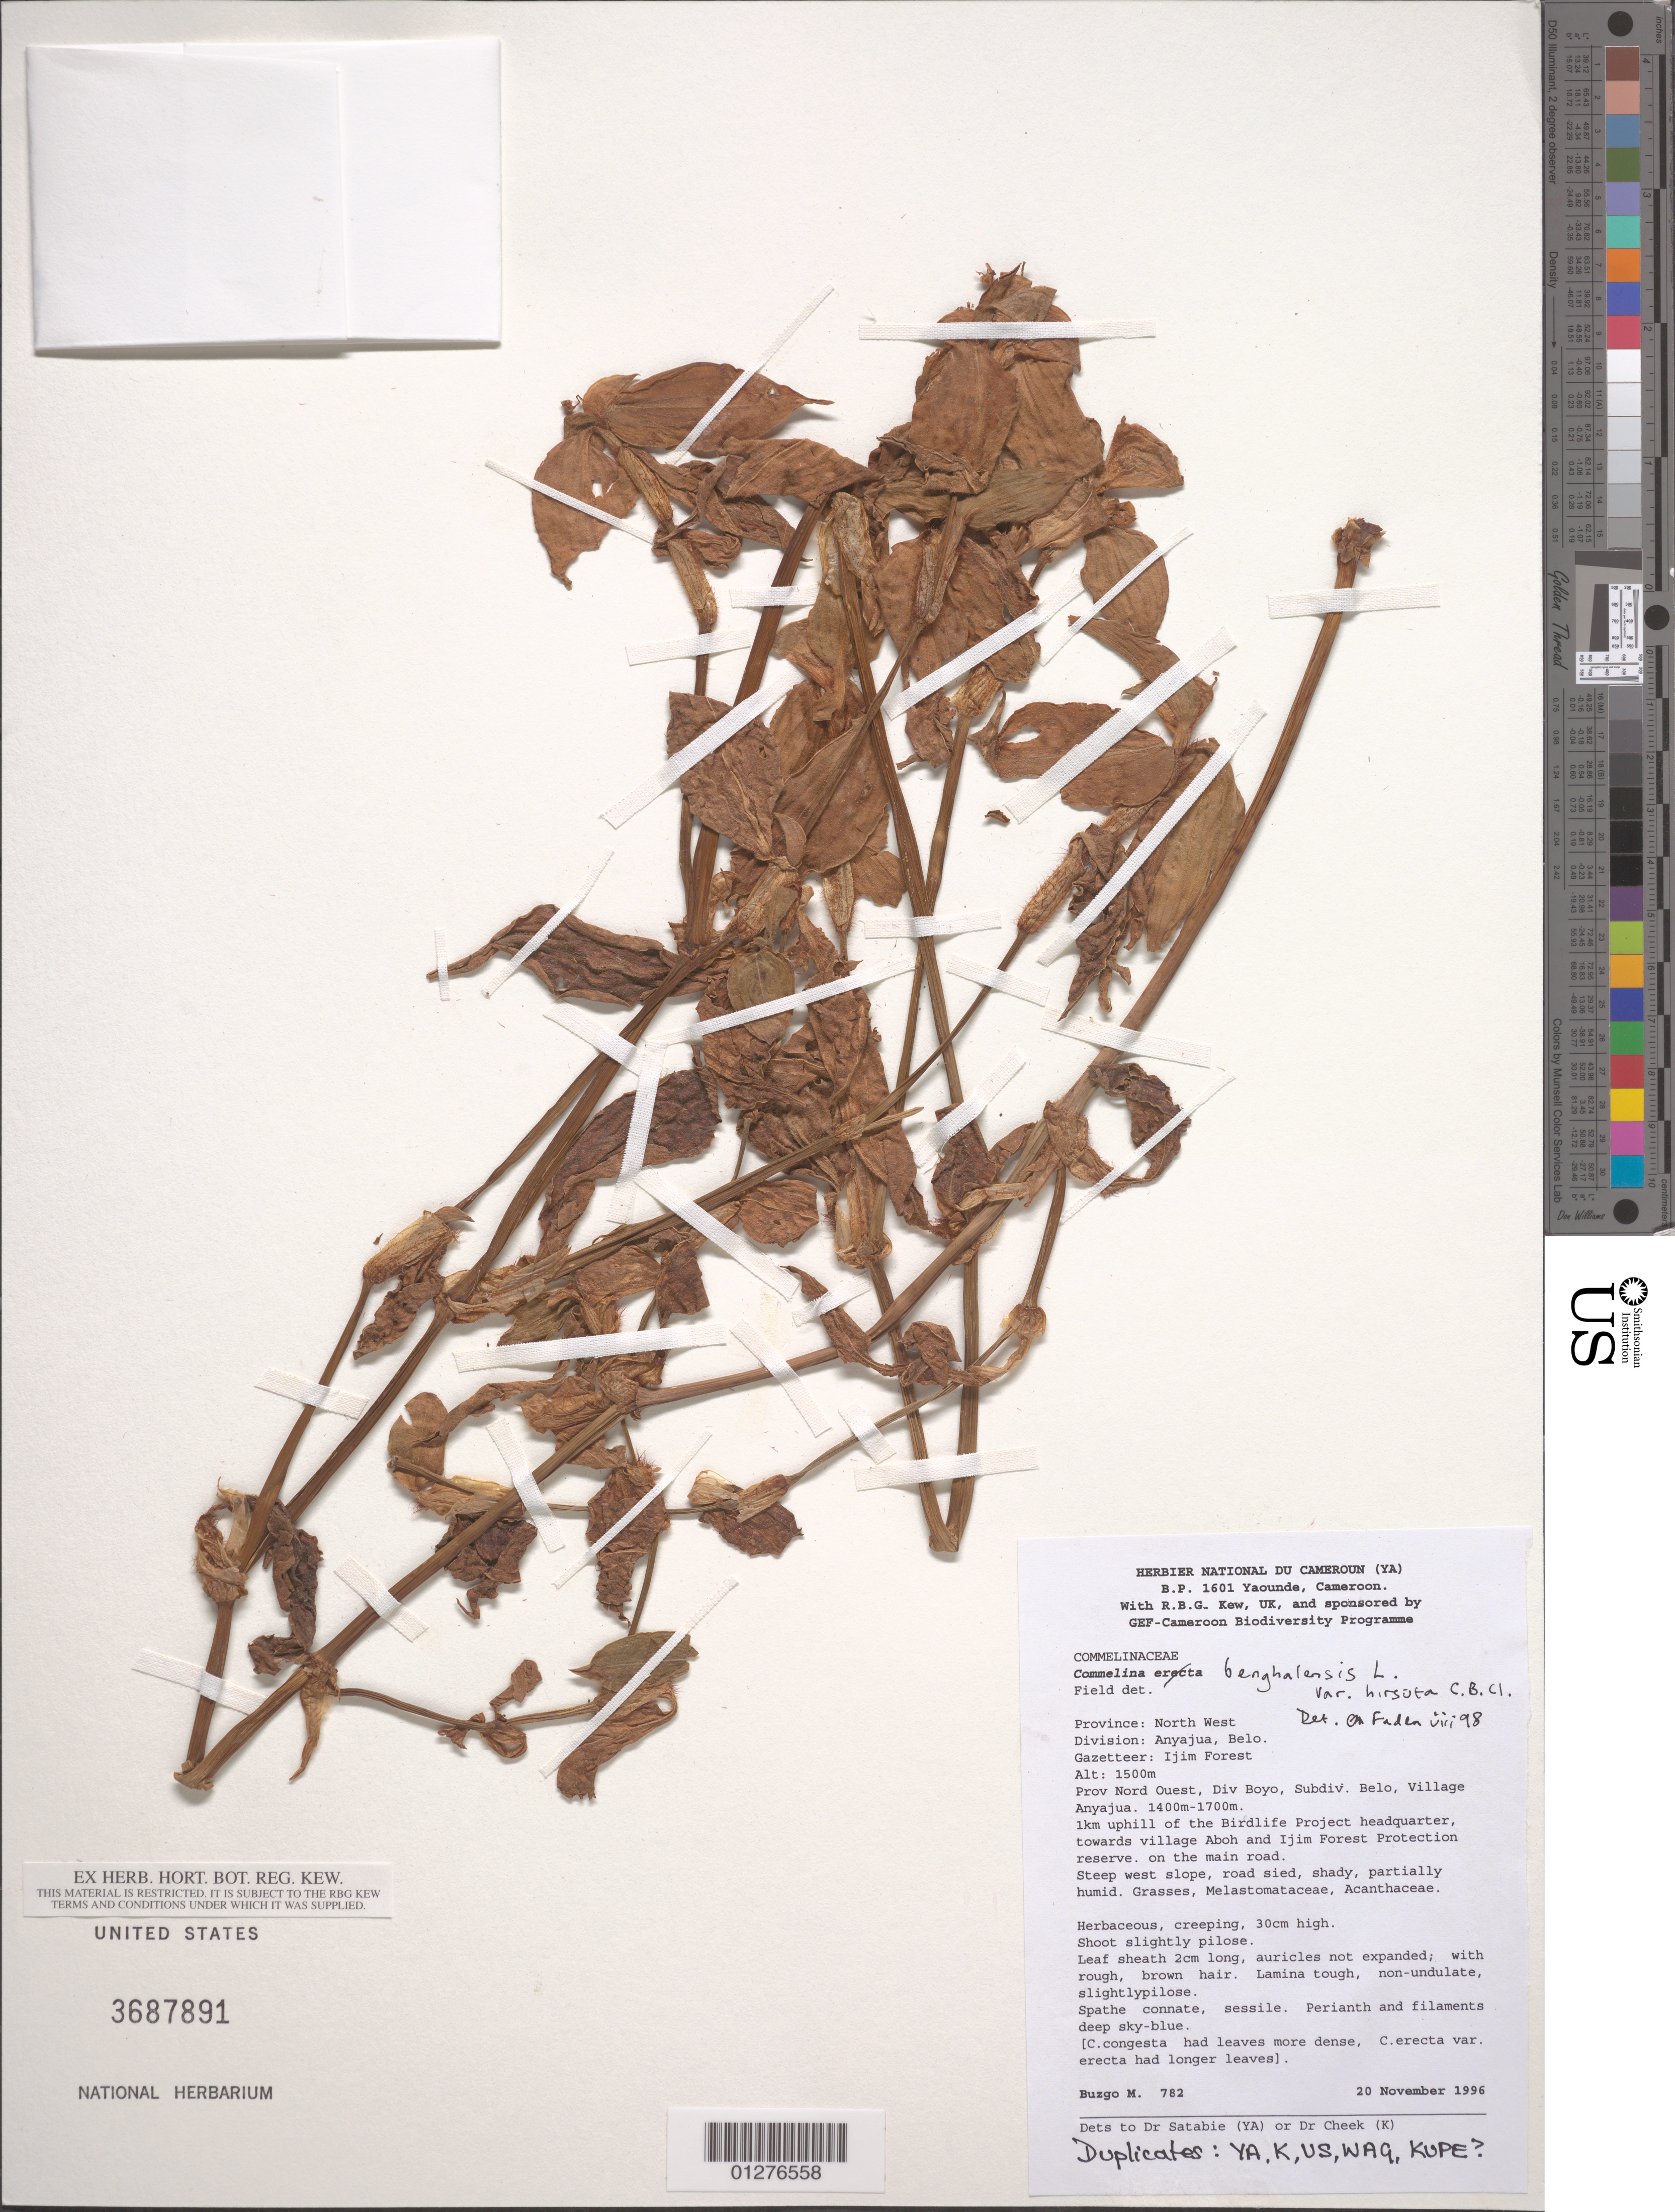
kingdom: Plantae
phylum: Tracheophyta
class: Liliopsida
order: Commelinales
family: Commelinaceae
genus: Commelina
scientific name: Commelina benghalensis var. hirsuta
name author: C.B. Clarke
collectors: M. Buzgo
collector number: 782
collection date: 1996-11-20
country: Cameroon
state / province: Nord-ouest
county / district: Belo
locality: Gazatteer: Ijim Forest. 1 km uphill of the Birdlife Project headquarter, towards village Aboh and Ijim Forest Protection reserve on the main road.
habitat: Steep west slope, road side, shady, partially humid. Grasses, Melastomataceae, Acanthaceae.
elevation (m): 1500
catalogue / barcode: US 3687891